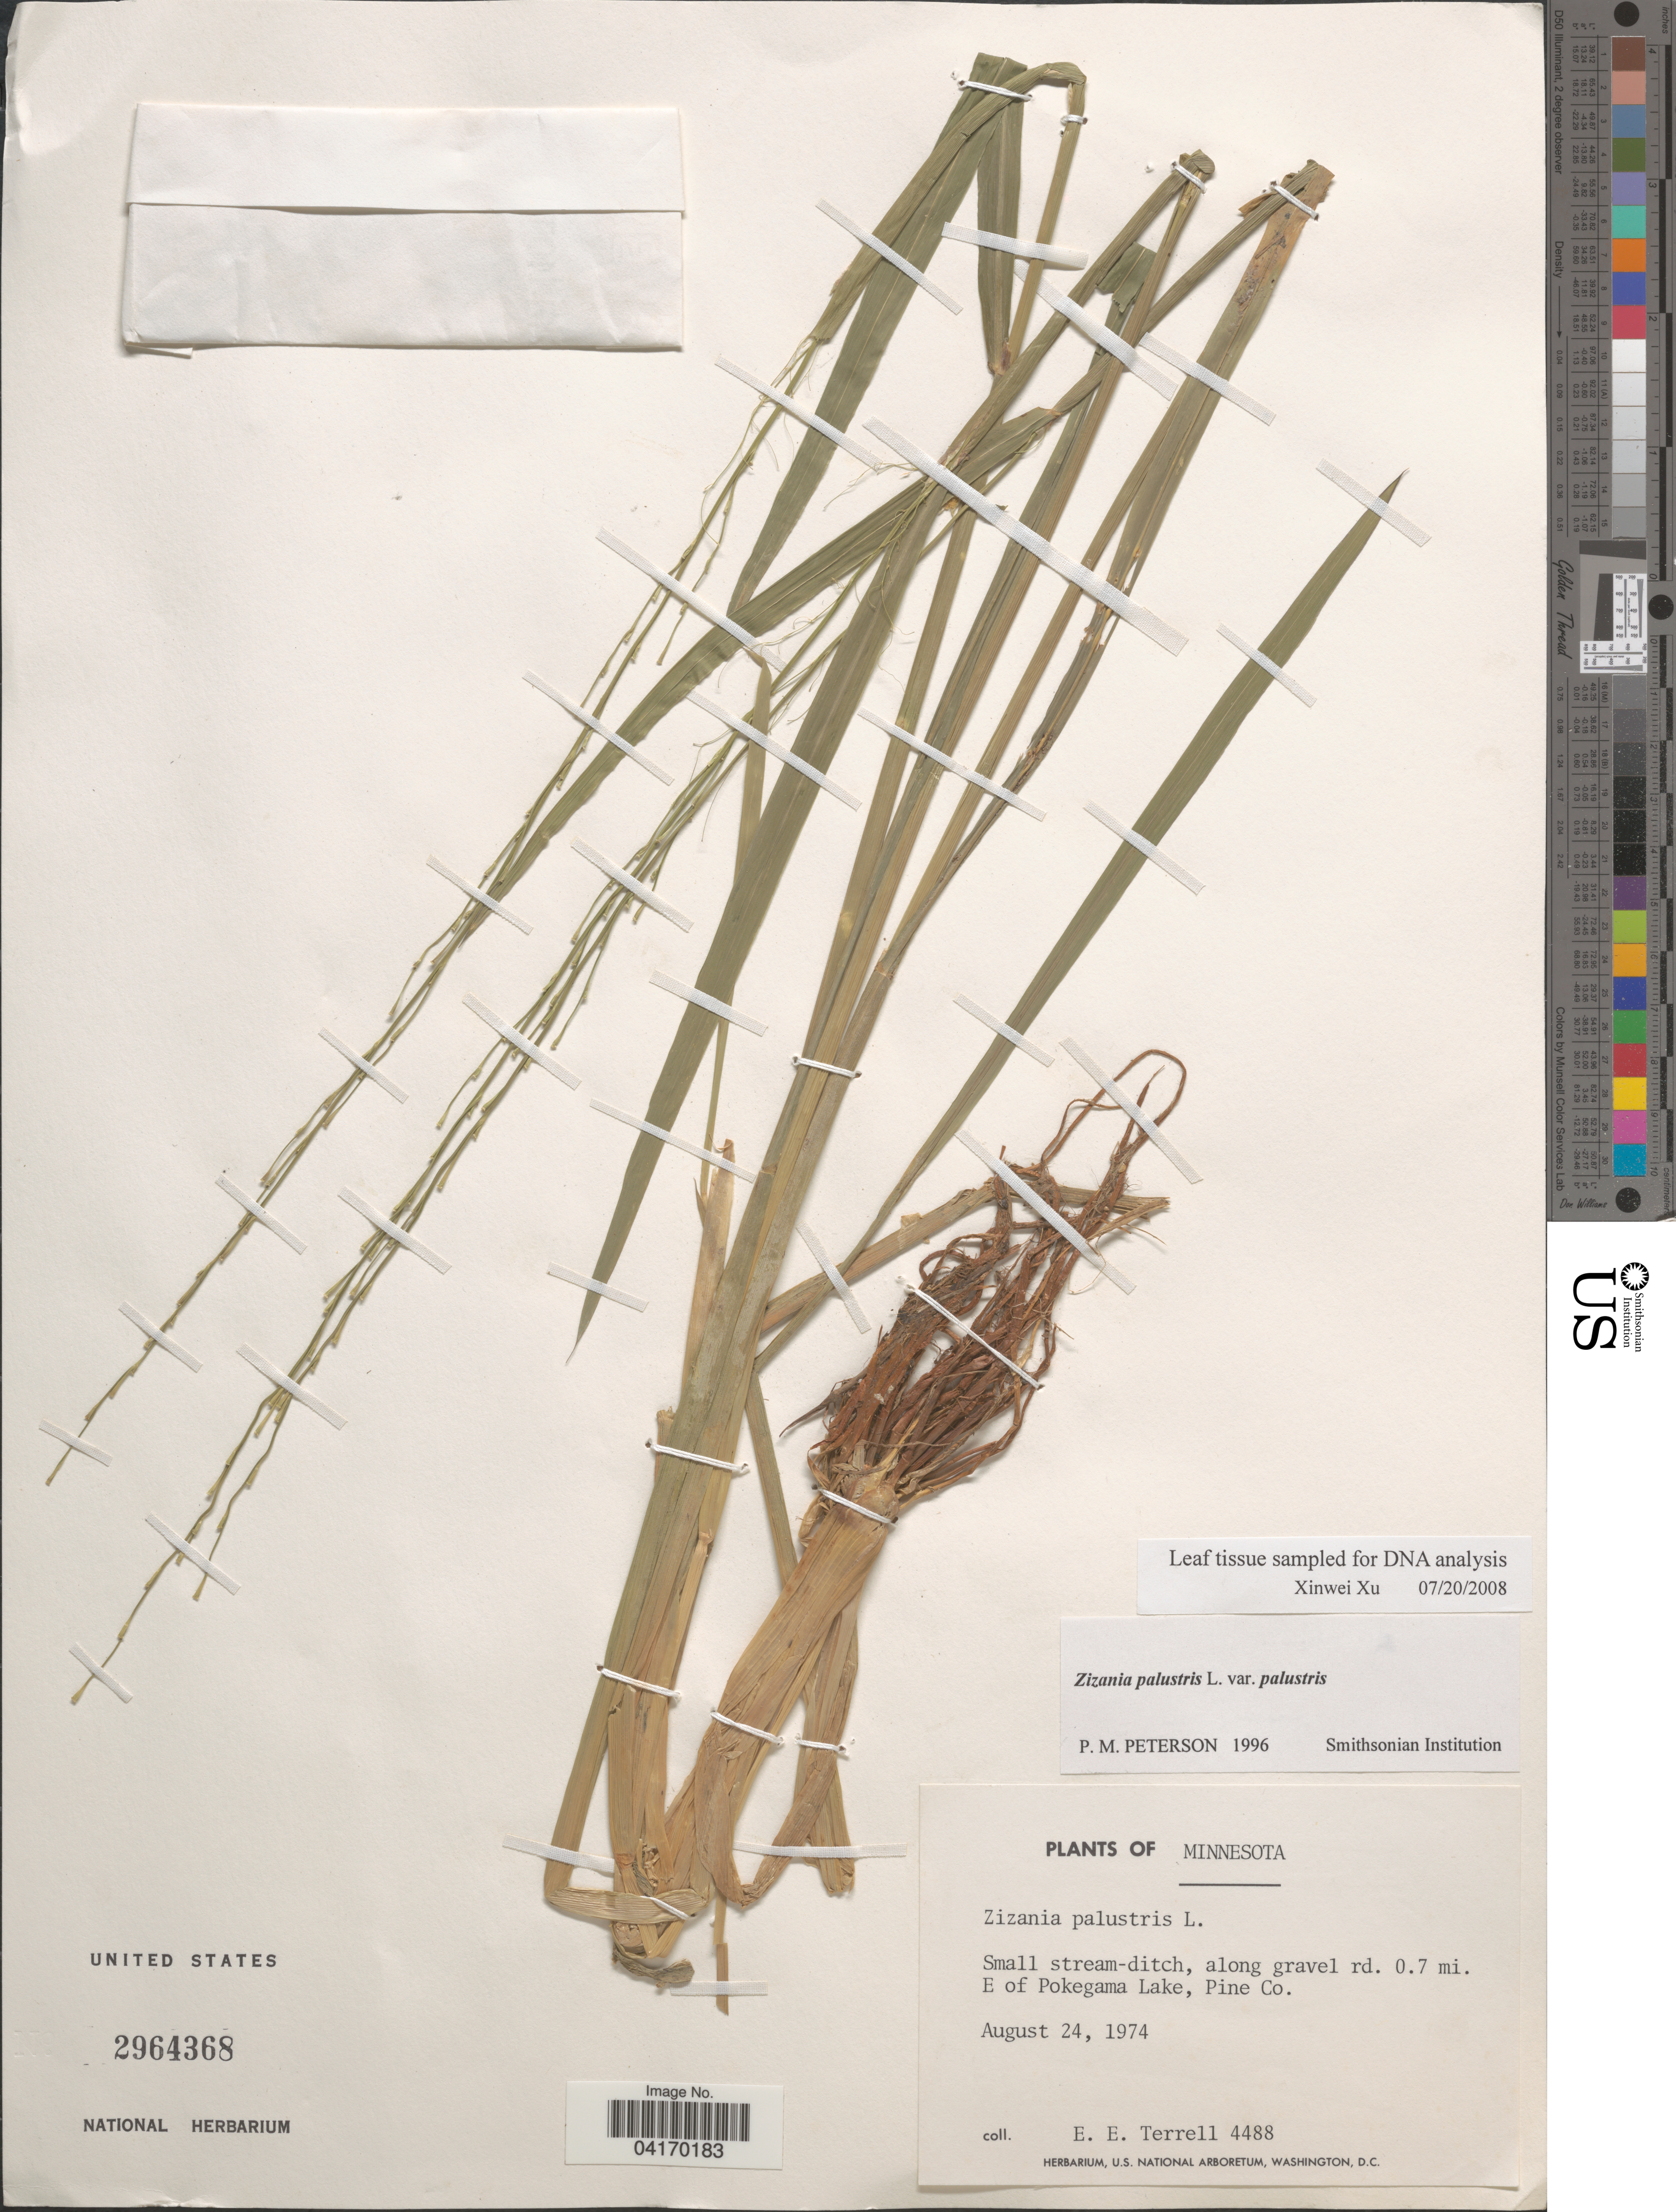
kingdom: Plantae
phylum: Tracheophyta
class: Liliopsida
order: Poales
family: Poaceae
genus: Zizania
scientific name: Zizania palustris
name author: L.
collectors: E. E. Terrell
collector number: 4488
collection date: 1974-08-24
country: United States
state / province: Minnesota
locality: Small stream-ditch, along gravel rd. 0.7 mi. E of Pokegama Lake, Pine Co.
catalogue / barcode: US 2964368